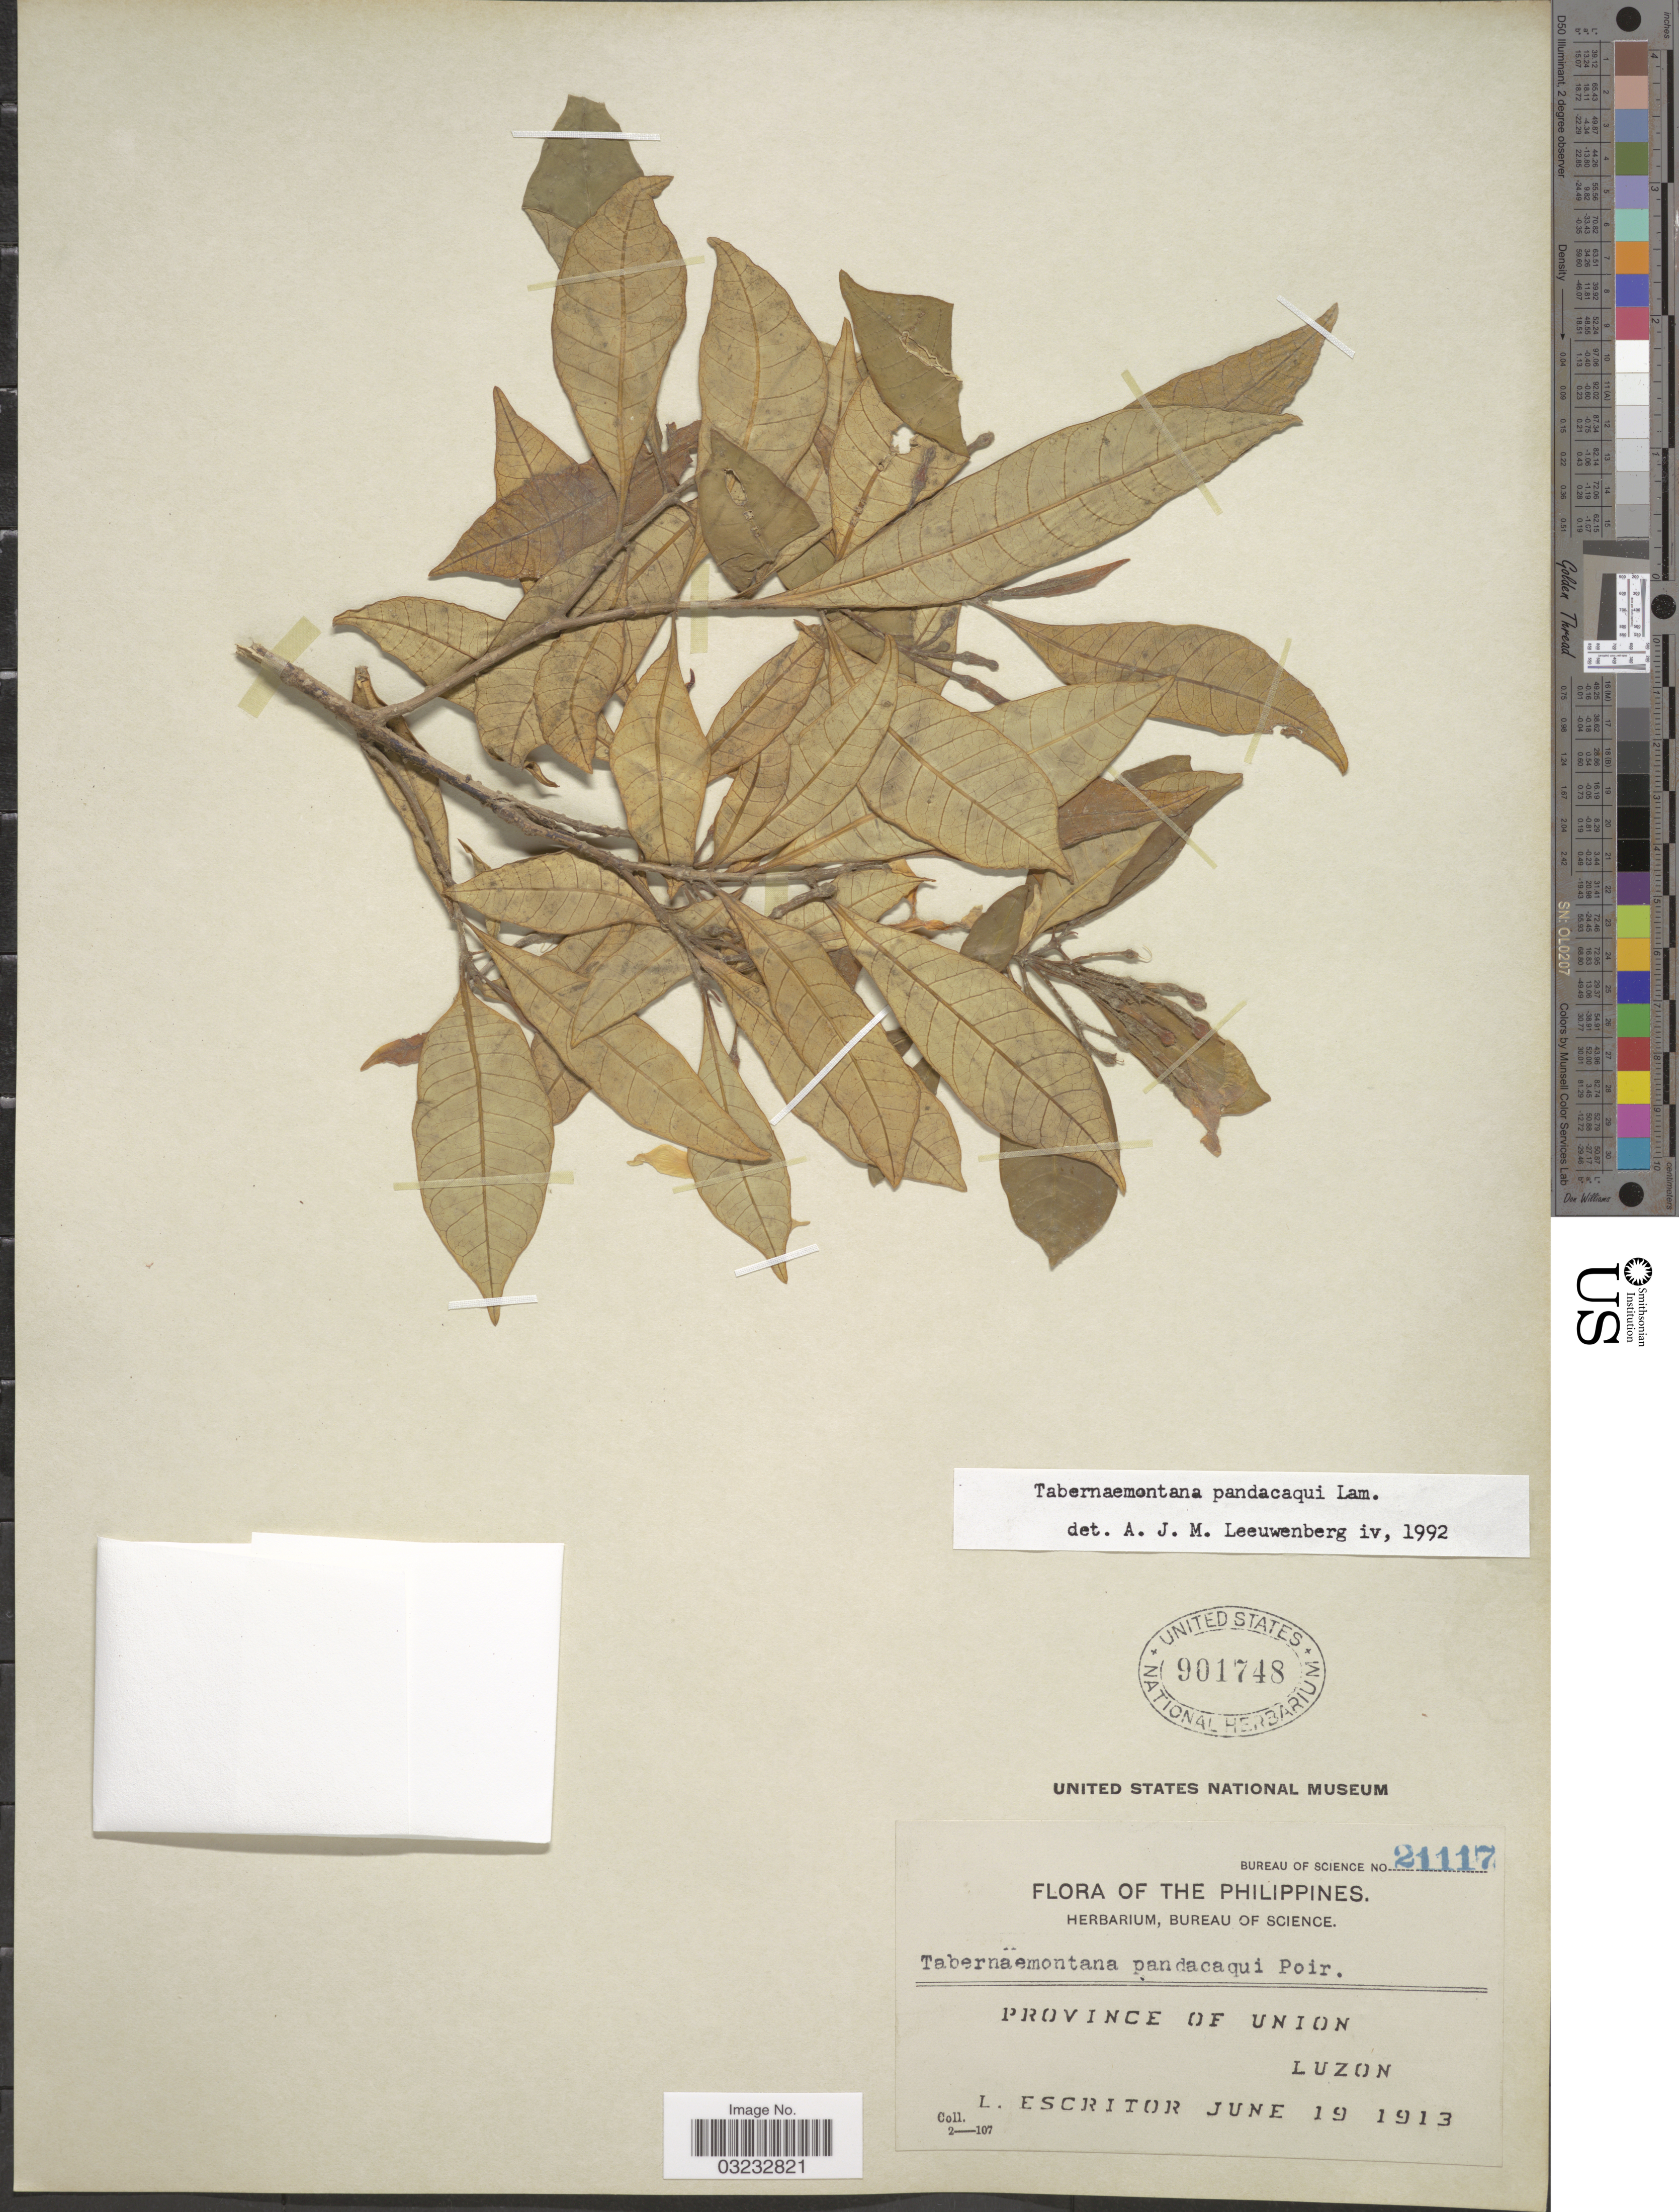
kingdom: Plantae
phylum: Tracheophyta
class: Magnoliopsida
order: Gentianales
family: Apocynaceae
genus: Tabernaemontana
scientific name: Tabernaemontana pandacaqui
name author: Poir.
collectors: L. Escritor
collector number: Bureau of Science 21117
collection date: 1913-06-19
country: Philippines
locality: Province of Union. Luzon.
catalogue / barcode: US 901748